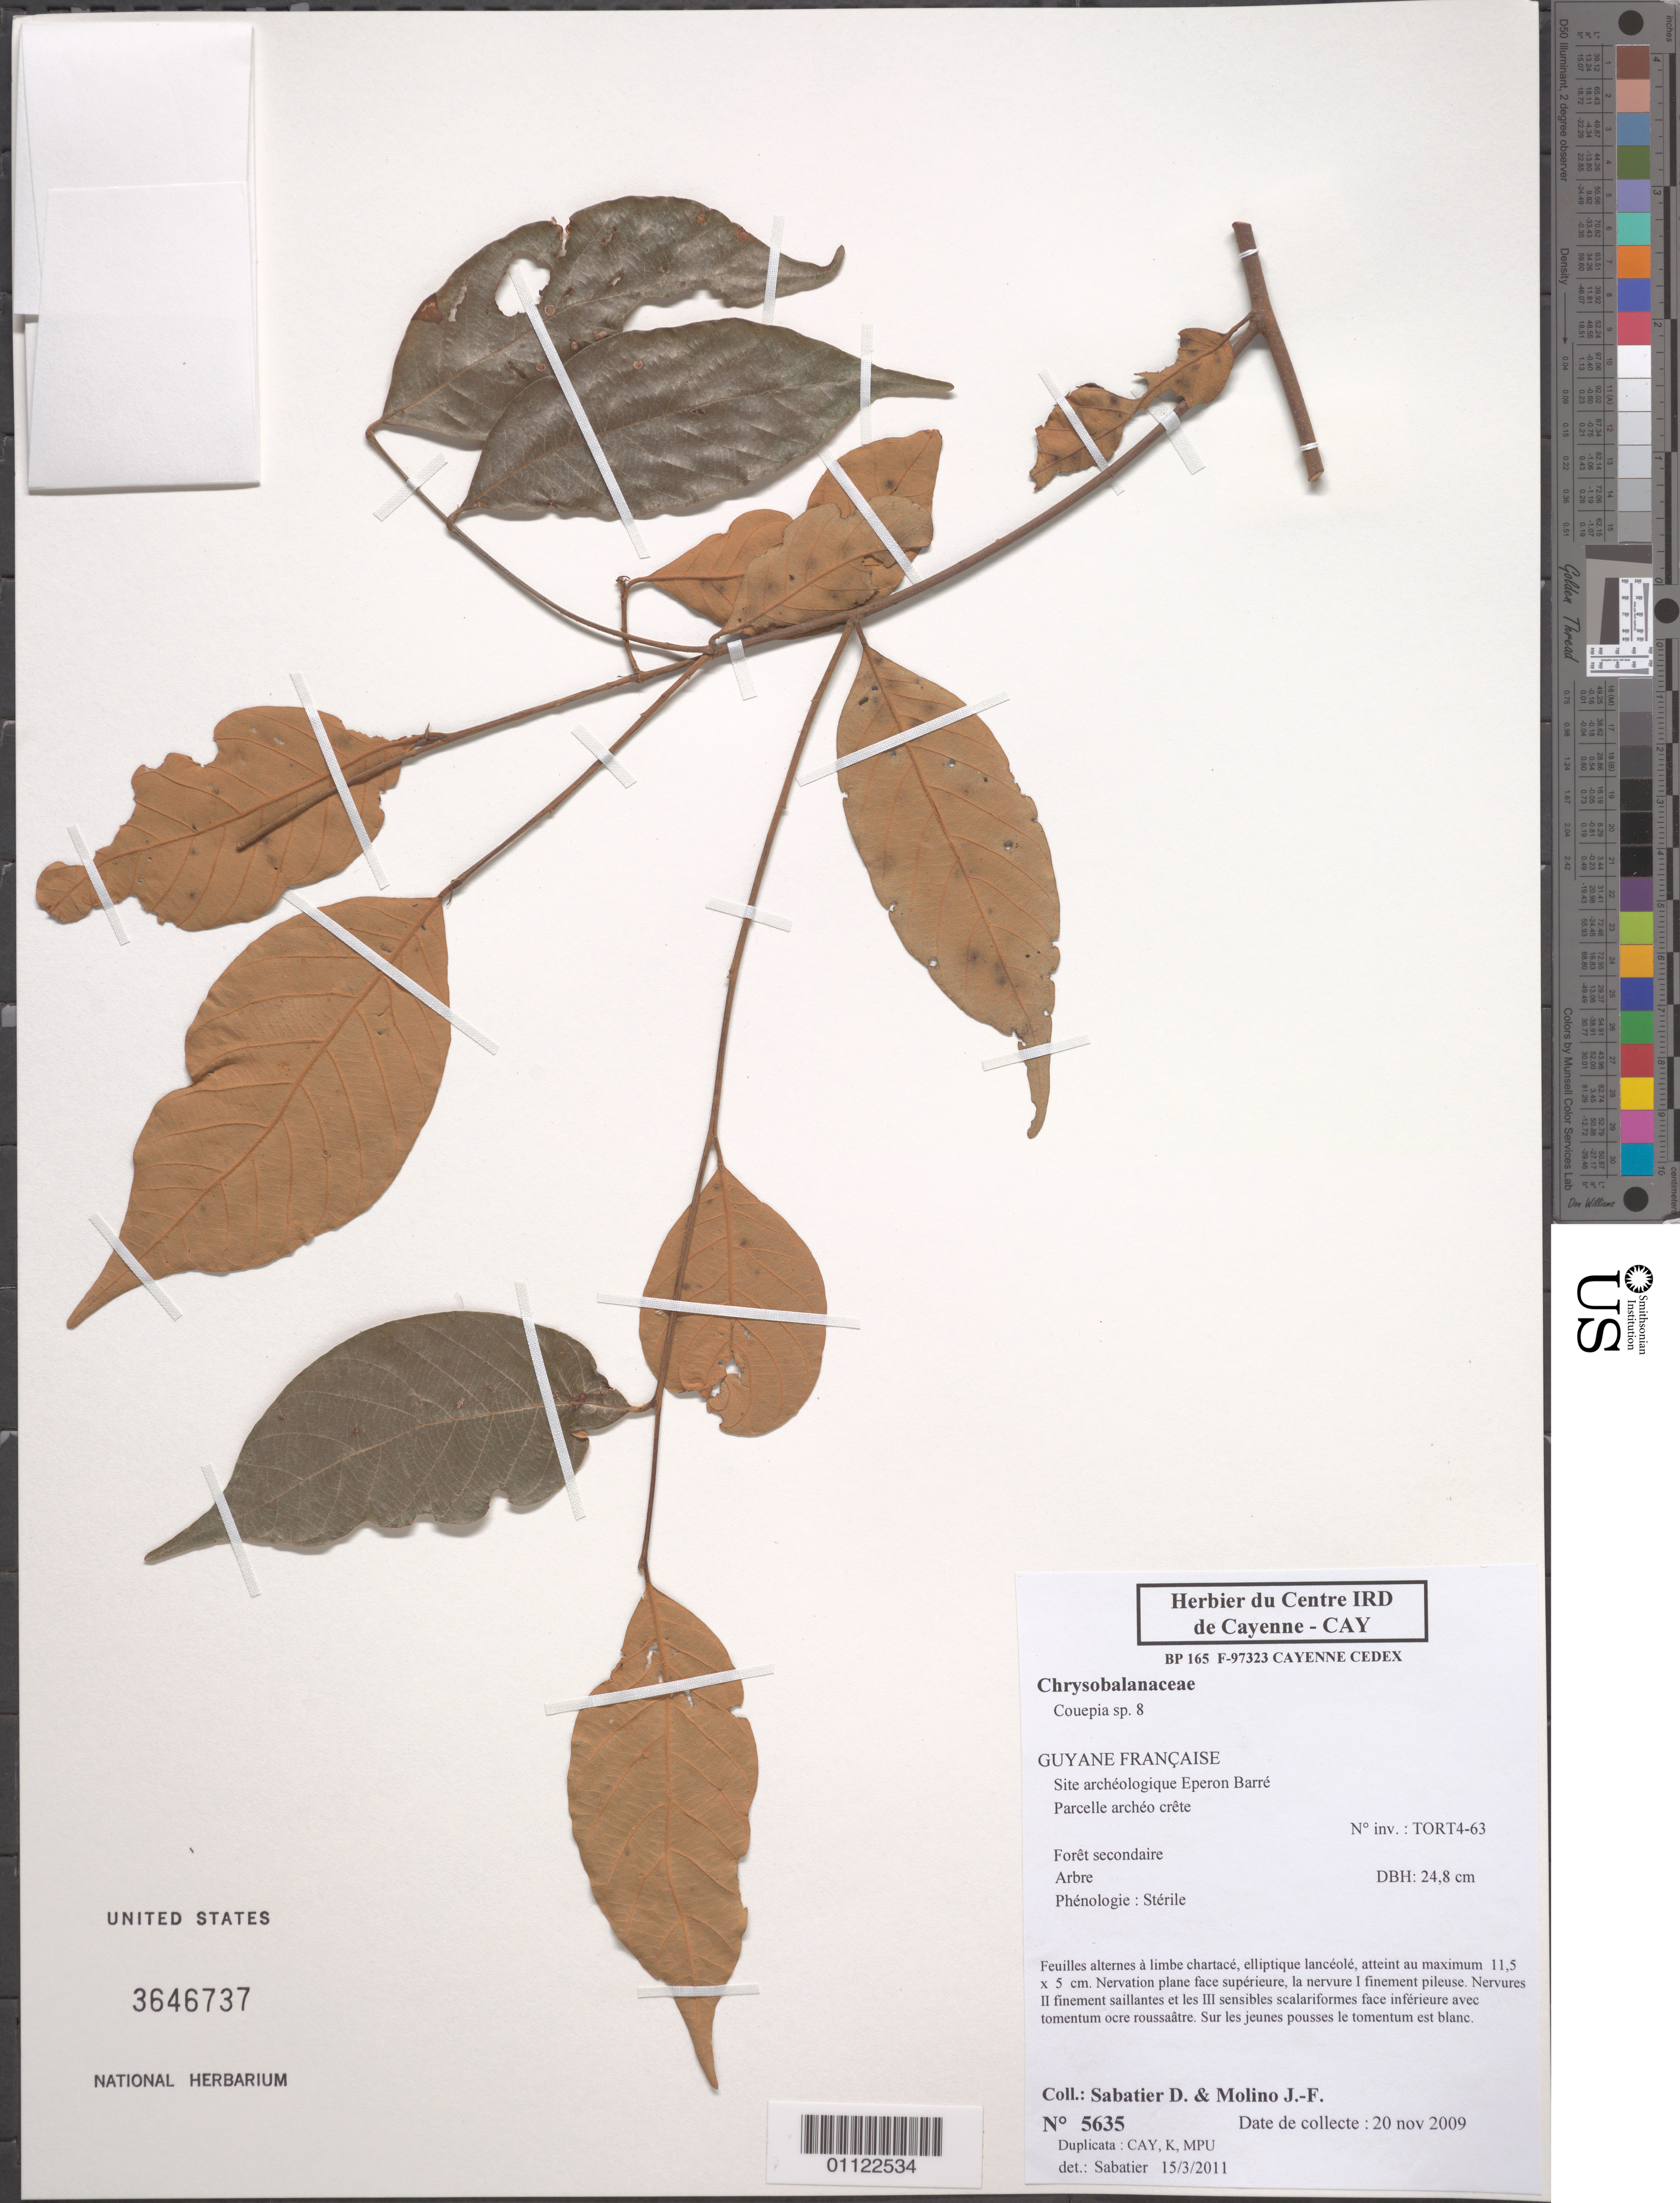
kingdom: Plantae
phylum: Tracheophyta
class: Magnoliopsida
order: Malpighiales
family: Chrysobalanaceae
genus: Couepia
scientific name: Couepia sp.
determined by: Sabatier, D.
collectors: D. Sabatier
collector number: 5635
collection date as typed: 20-Nov-09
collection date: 2009-11-20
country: French Guiana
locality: Site archeologique Eperon Barré, parcelle archeo crete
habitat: Foret secondaire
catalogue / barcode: US 3646737